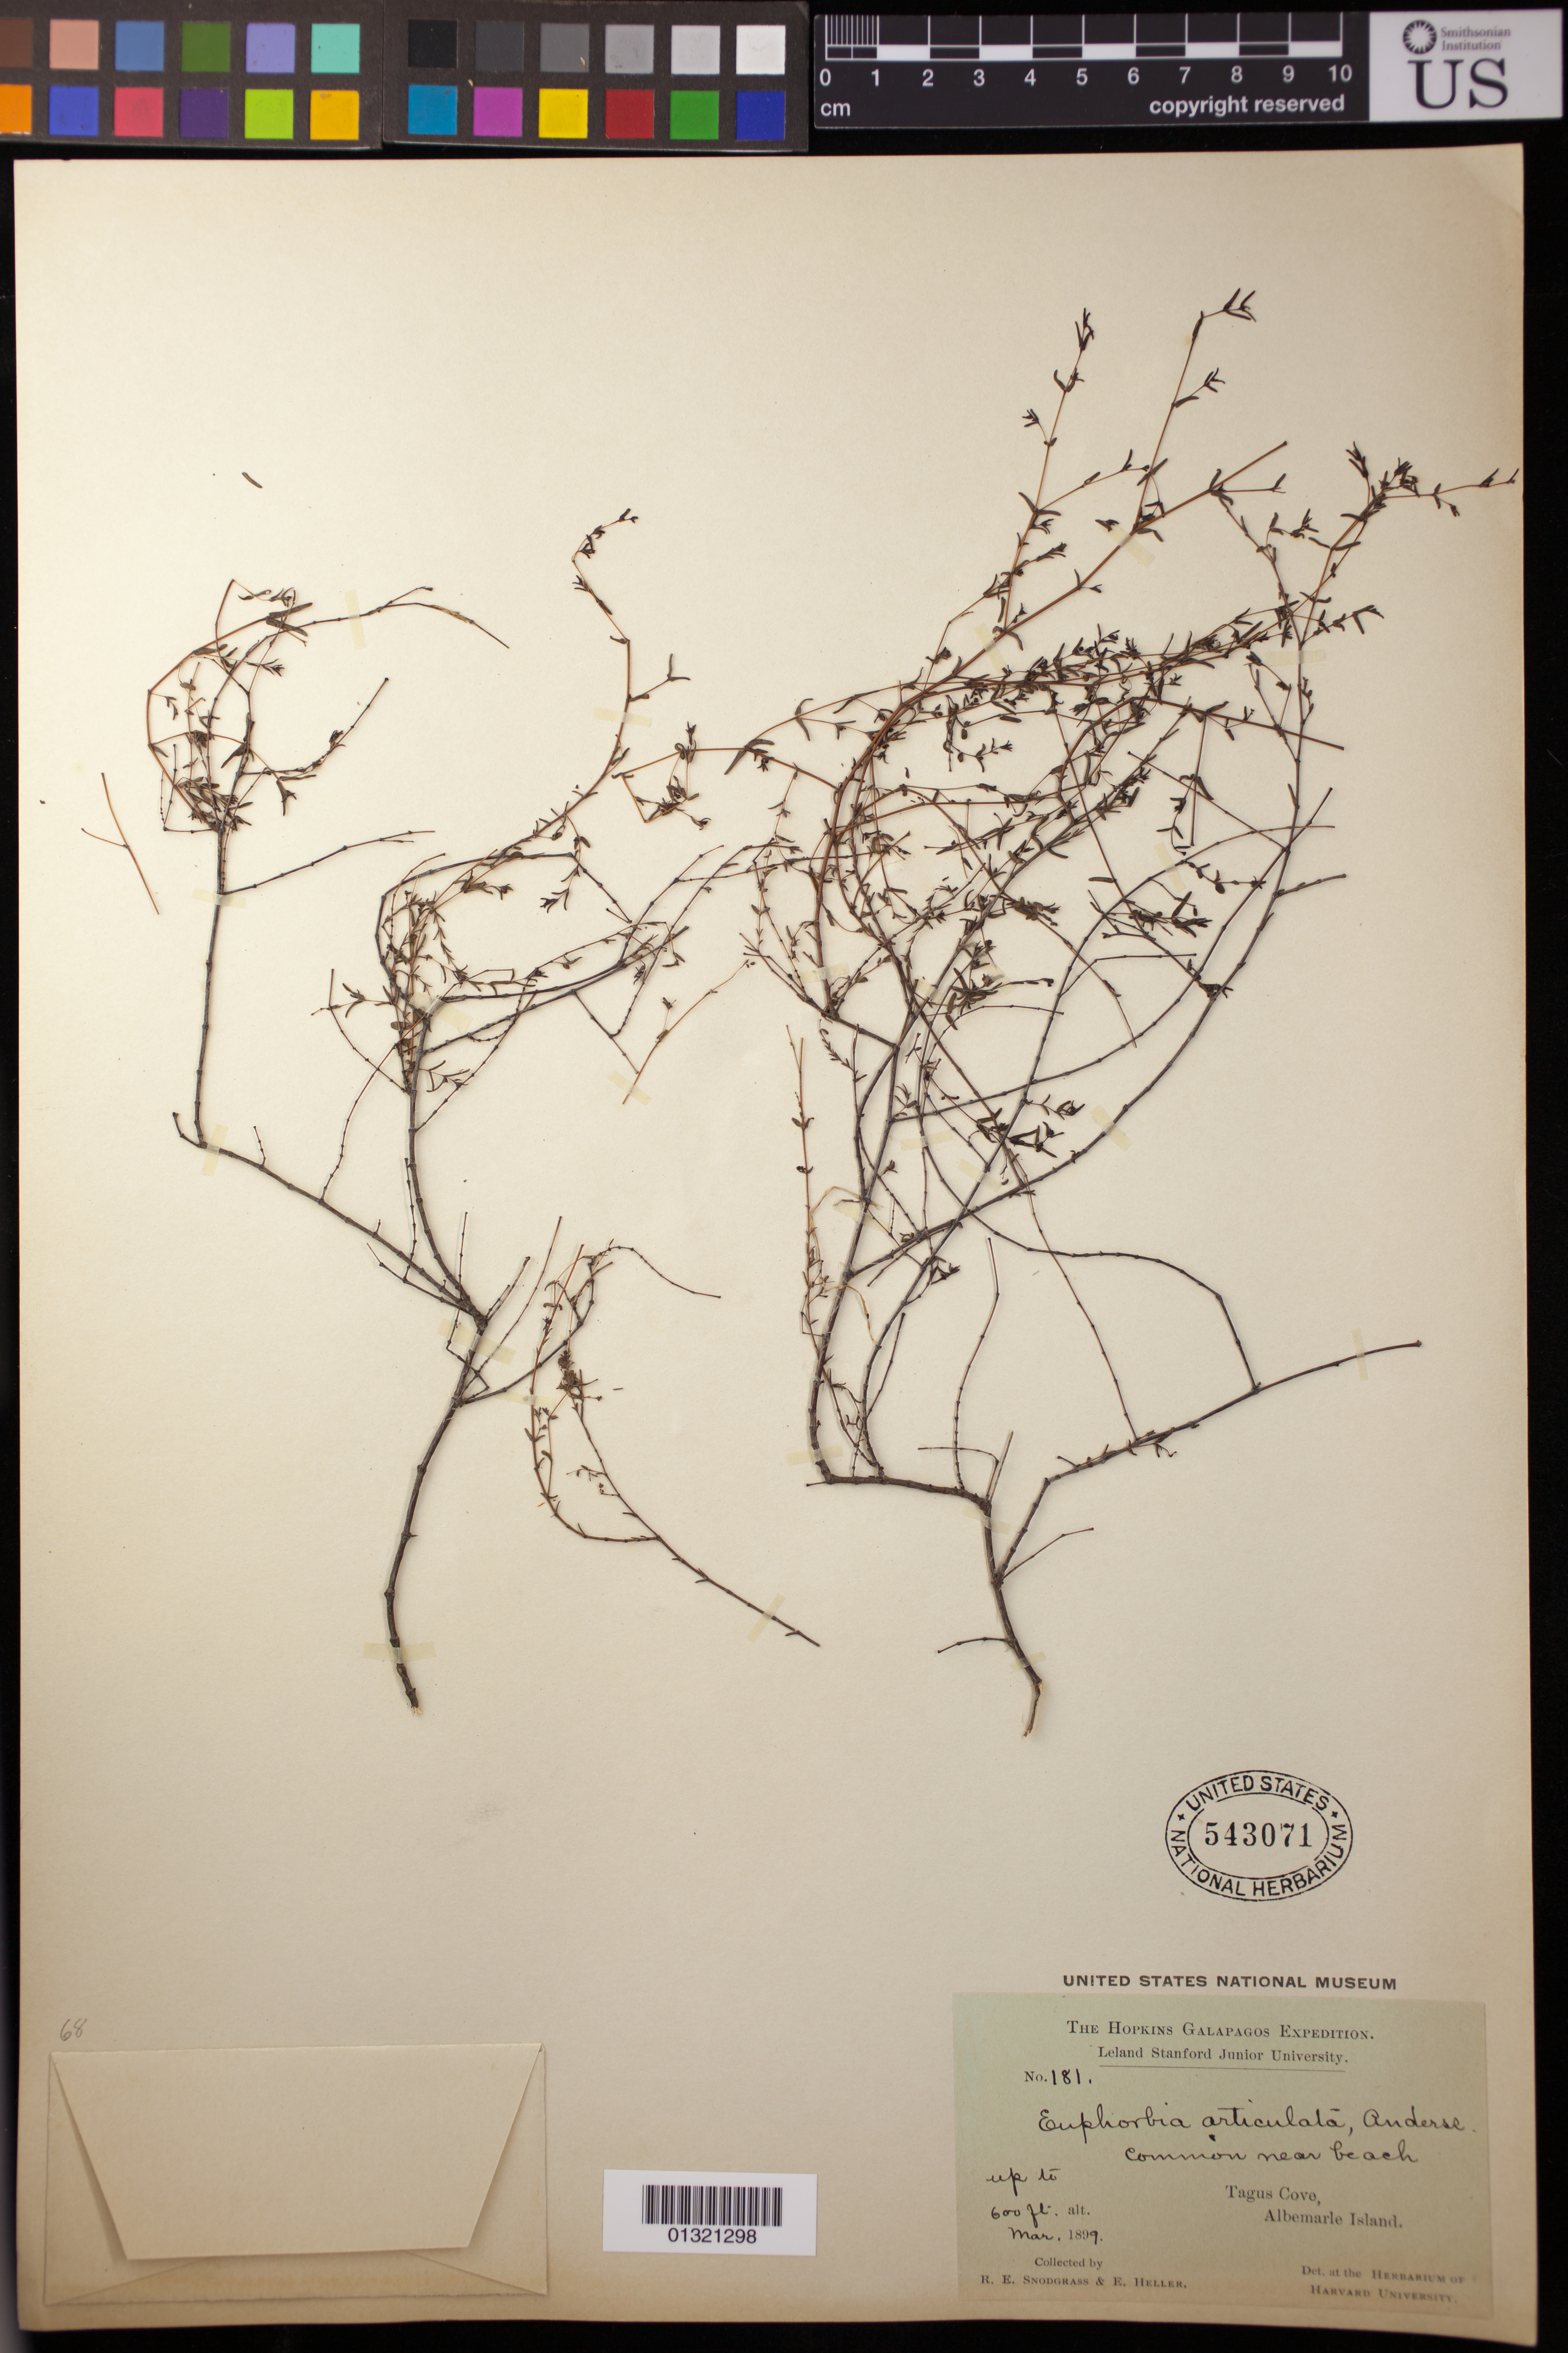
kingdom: Plantae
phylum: Tracheophyta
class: Magnoliopsida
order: Malpighiales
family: Euphorbiaceae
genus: Euphorbia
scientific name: Euphorbia punctulata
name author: Andersson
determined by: Strong, Mark T., (BOT), Smithsonian Institution - National Museum of Natural History (UNITED STATES)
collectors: R. E. Snodgrass & E. Heller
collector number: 181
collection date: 1899-03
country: Ecuador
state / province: Colón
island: Isabela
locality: Tagus Cove, Albemarle Island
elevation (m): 183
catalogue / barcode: US 543071